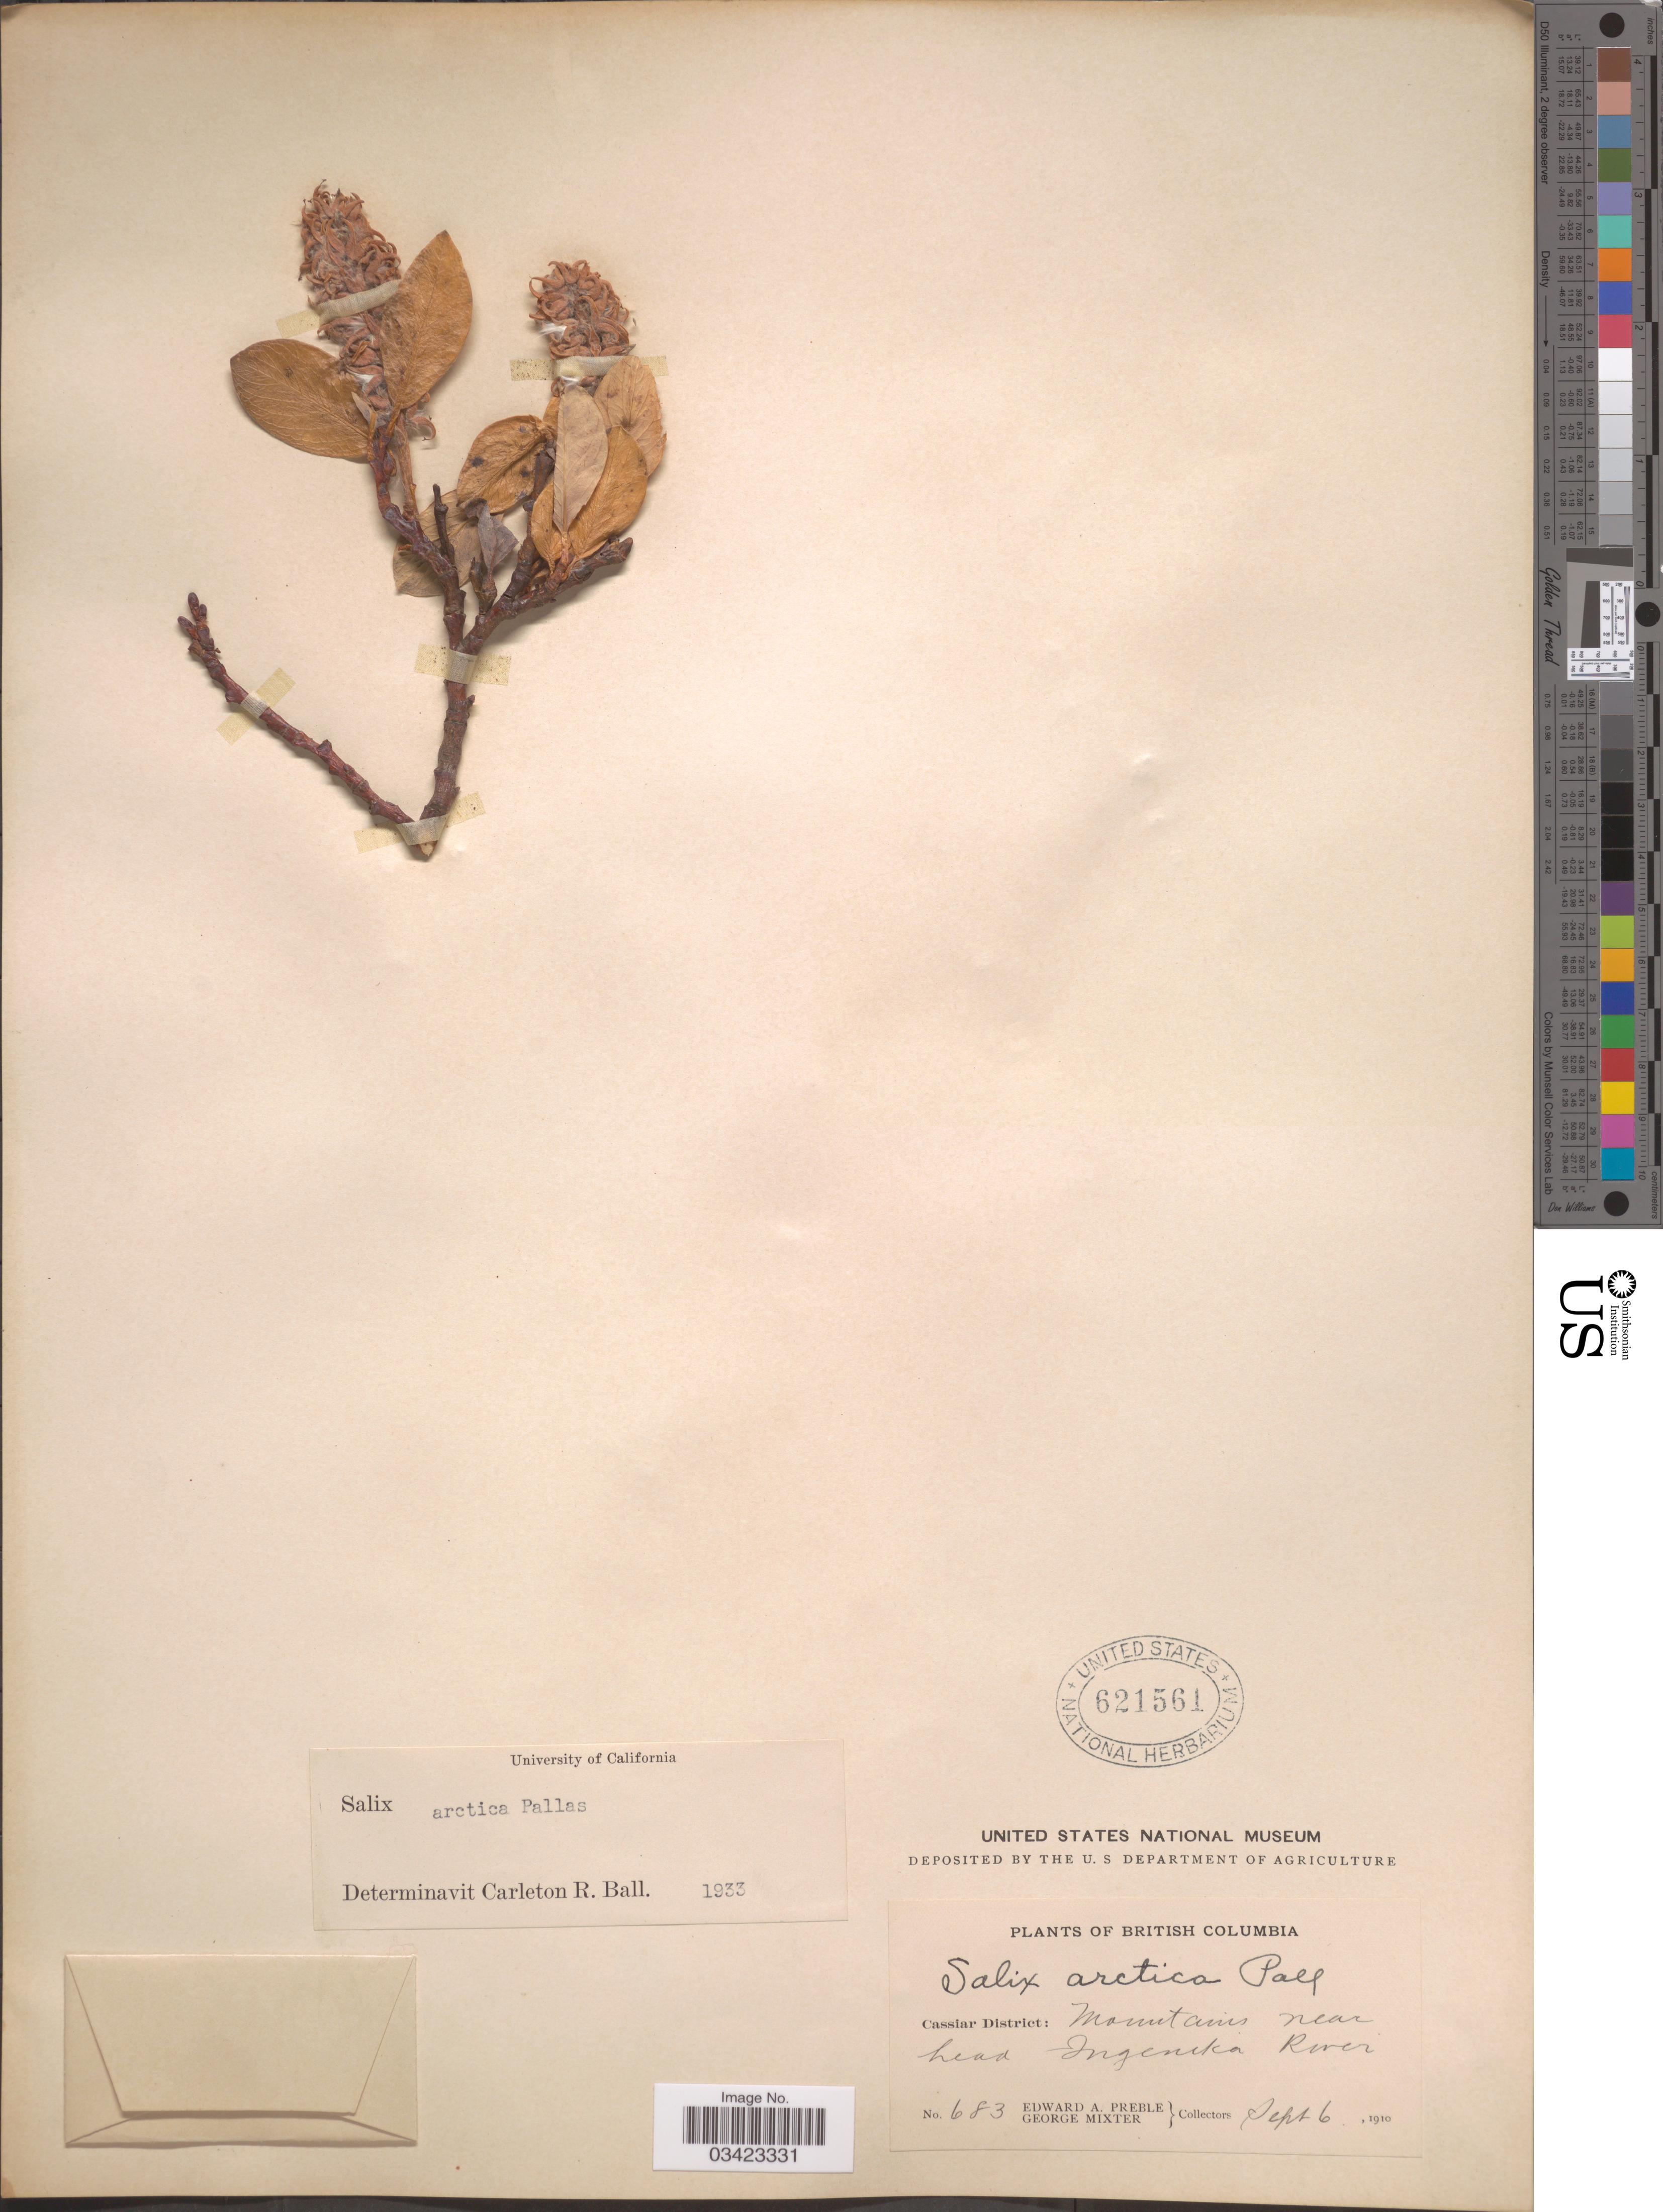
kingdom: Plantae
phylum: Tracheophyta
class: Magnoliopsida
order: Malpighiales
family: Salicaceae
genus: Salix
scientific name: Salix arctica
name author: Pall.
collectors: E. Preble & G. Mixter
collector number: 683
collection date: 1910-09-06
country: Canada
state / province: British Columbia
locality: Cessiar District: Mountains near Ingenika River.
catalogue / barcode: US 621561